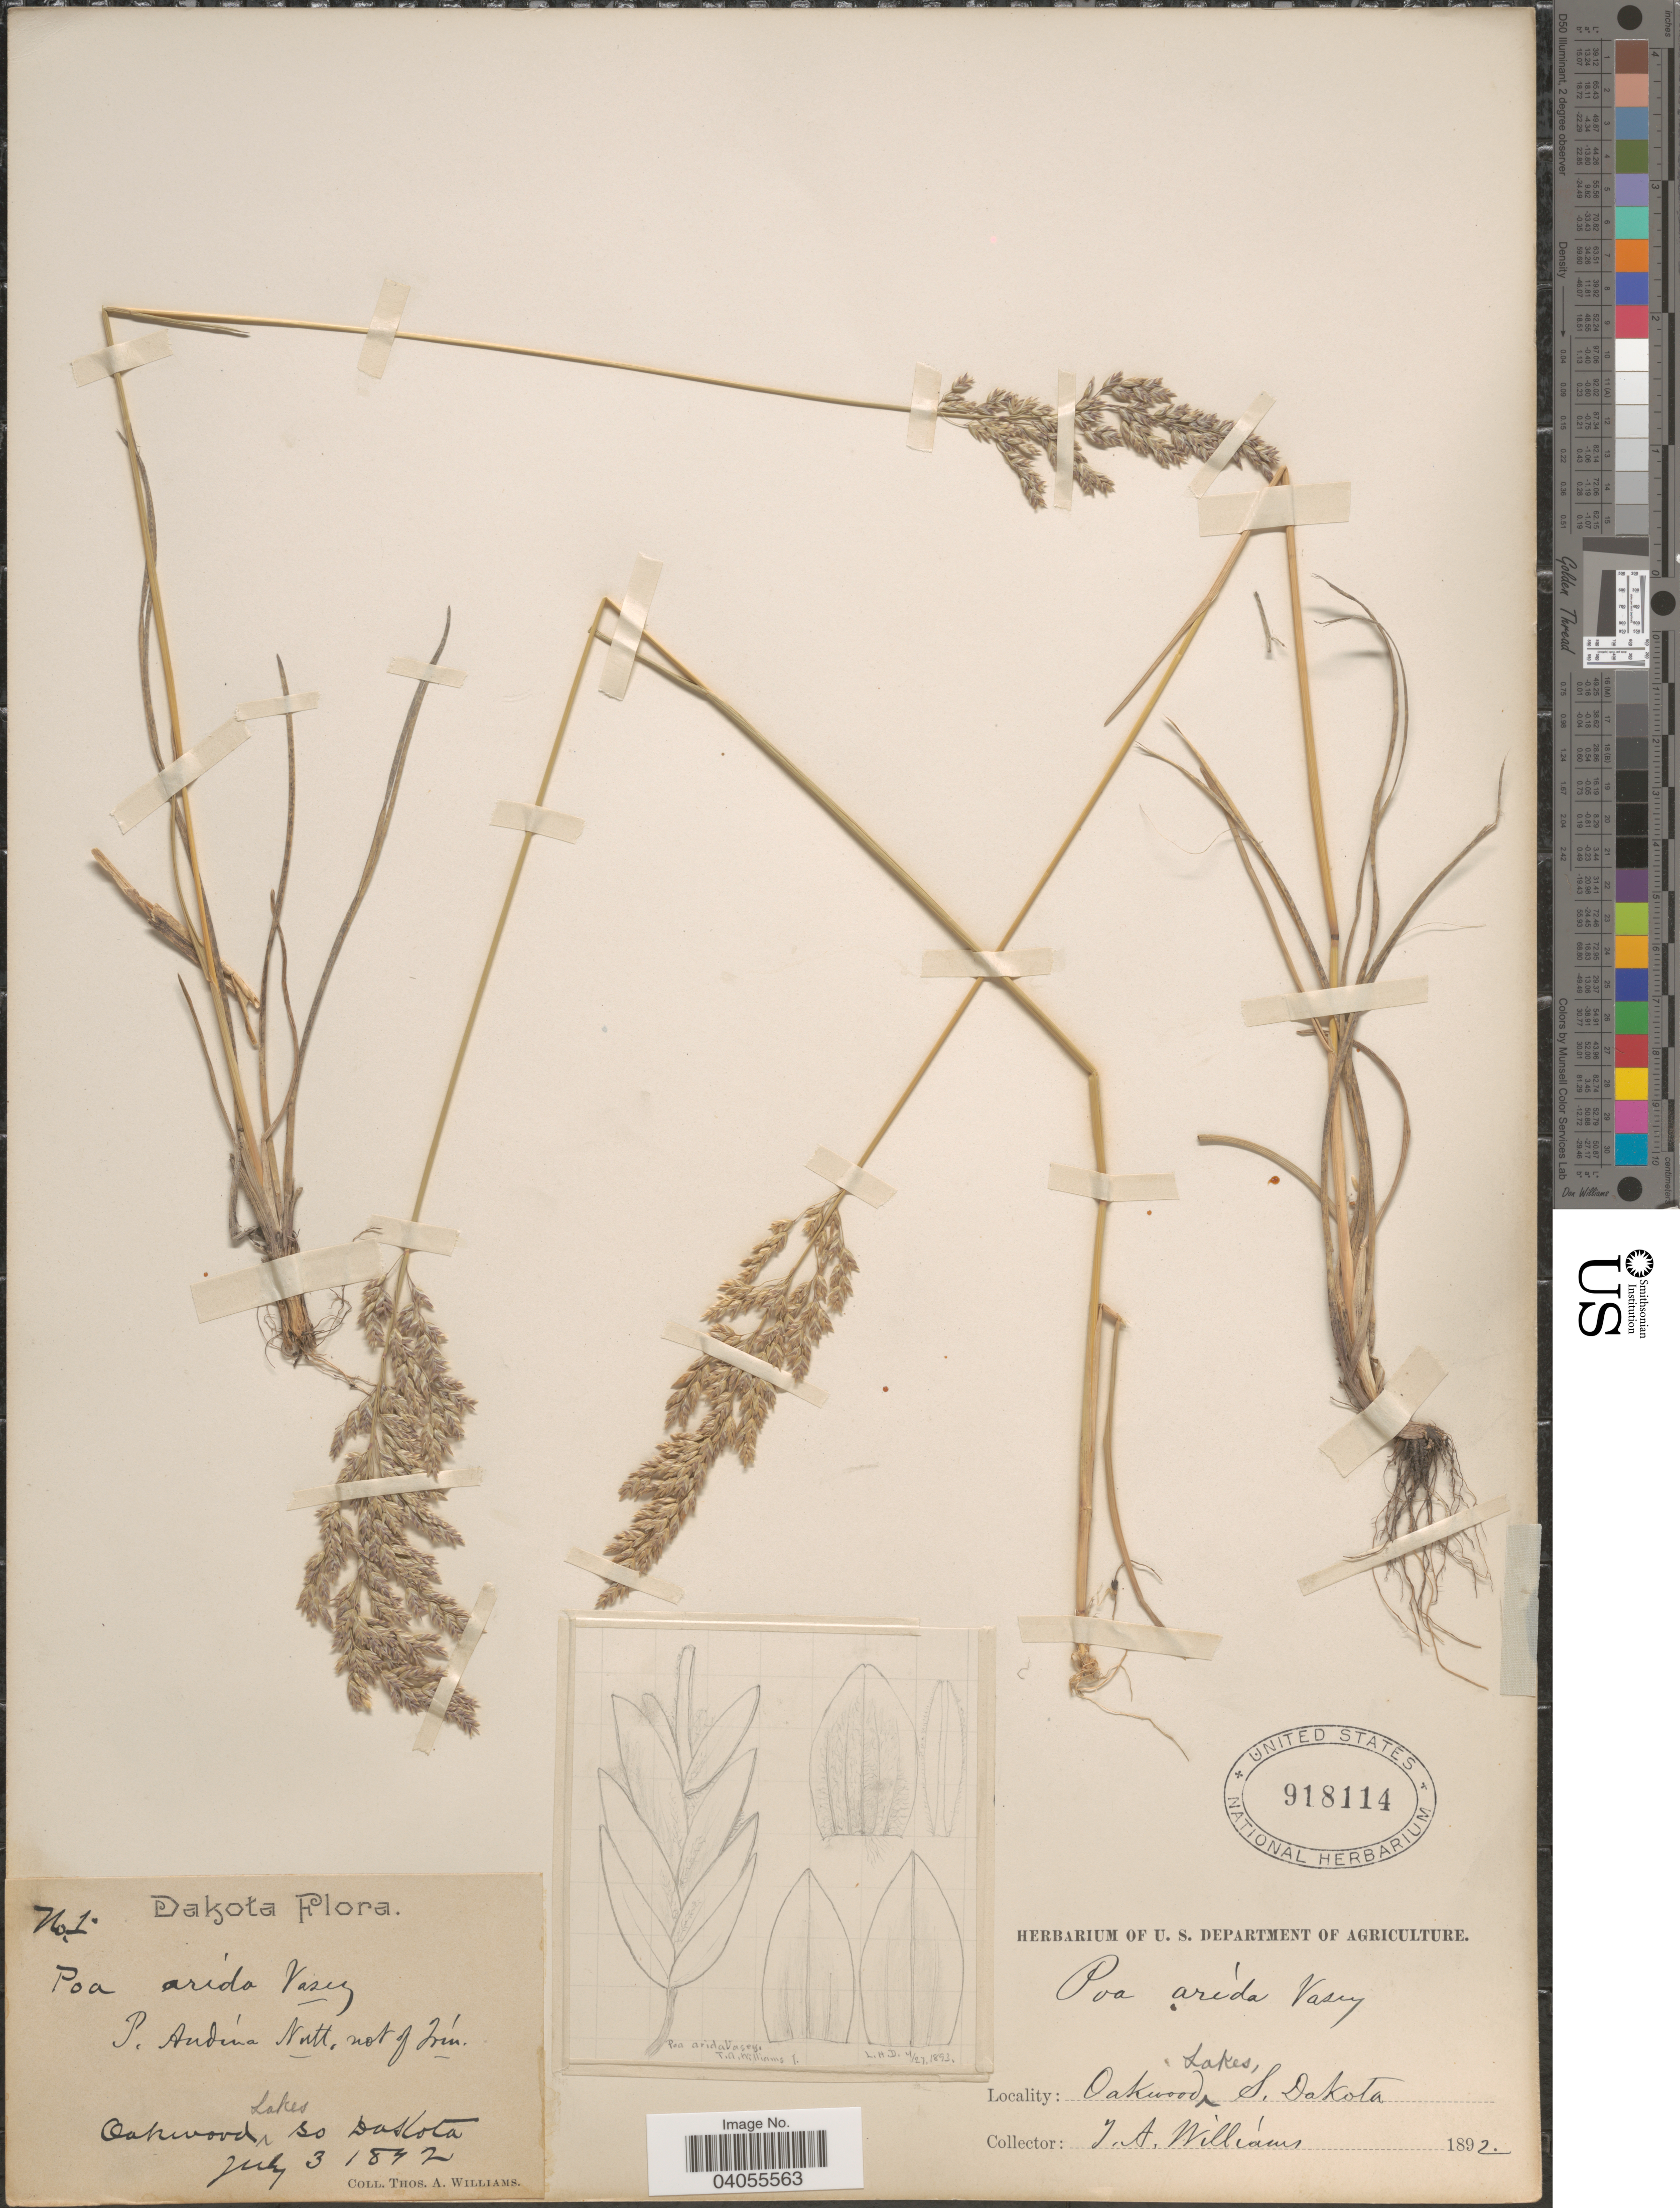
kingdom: Plantae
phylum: Tracheophyta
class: Liliopsida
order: Poales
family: Poaceae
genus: Poa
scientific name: Poa arida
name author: Vasey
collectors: T. A. Williams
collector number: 1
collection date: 1892-07-03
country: United States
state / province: South Dakota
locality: Oakwood Lakes.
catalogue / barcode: US 918114